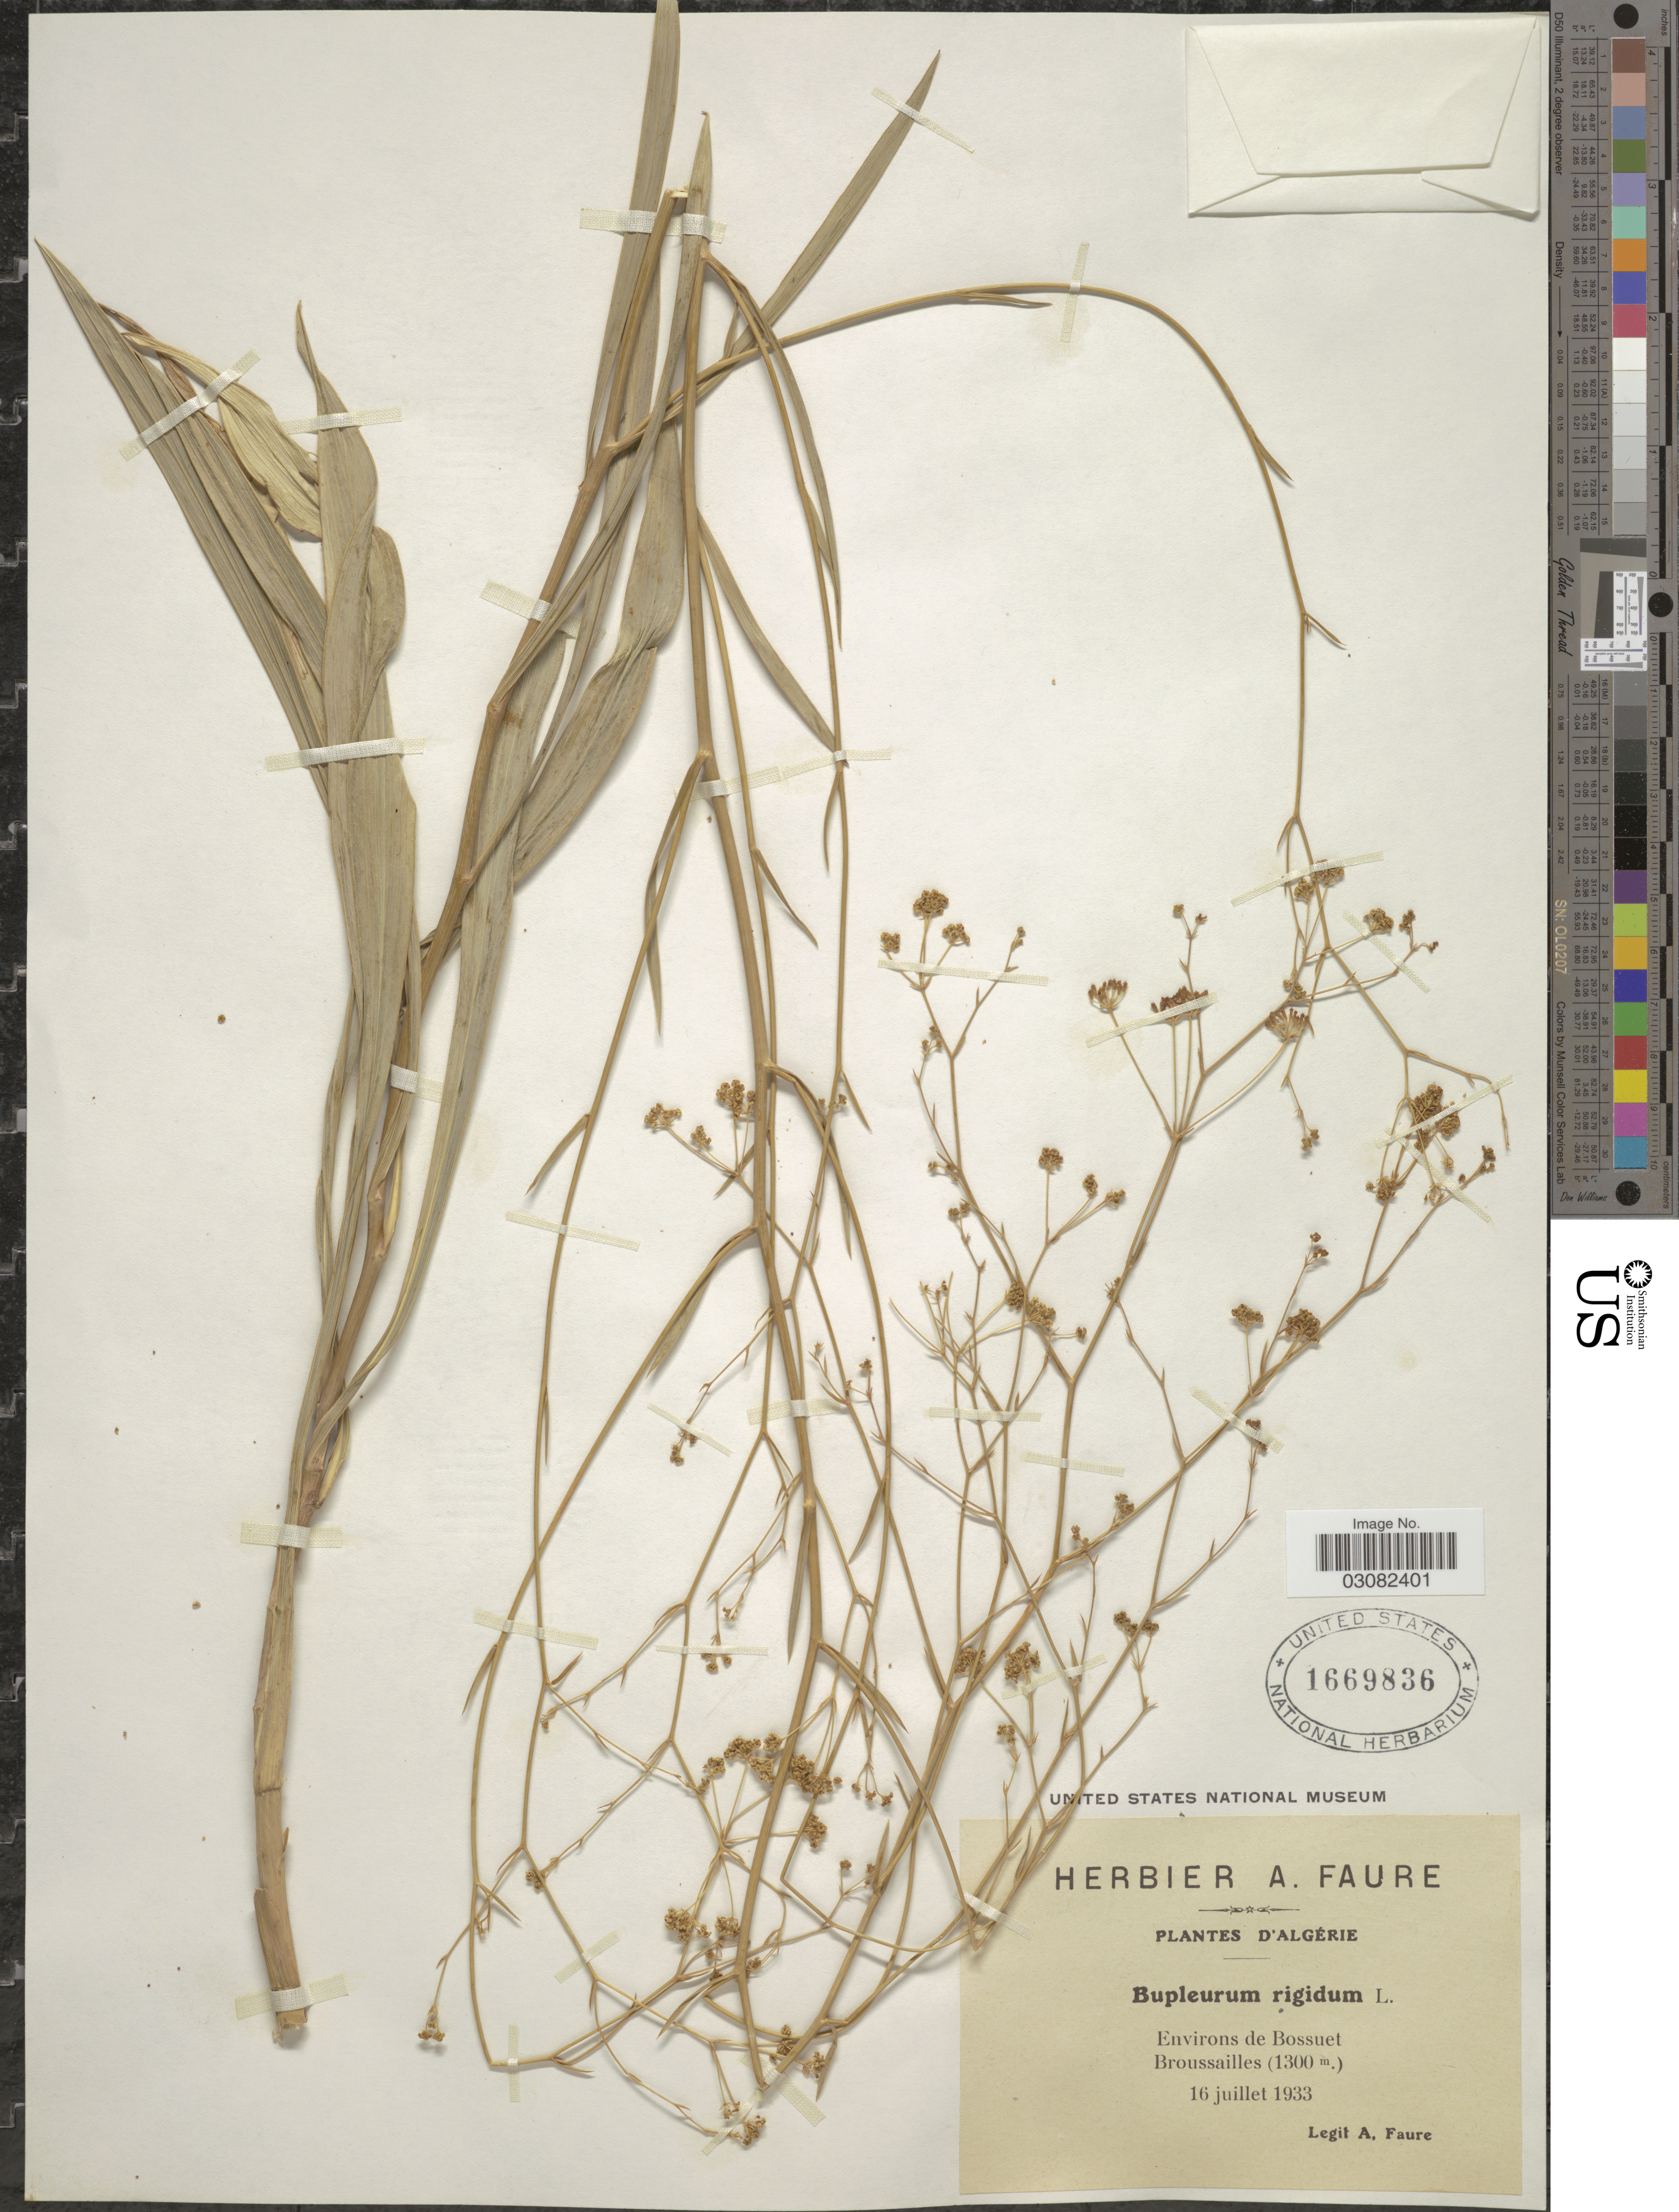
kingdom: Plantae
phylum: Tracheophyta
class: Magnoliopsida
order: Apiales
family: Apiaceae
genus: Bupleurum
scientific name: Bupleurum rigidum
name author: L.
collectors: A. Faure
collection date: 1933-07-16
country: Algeria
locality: Environs de Bossuet. Broussailles.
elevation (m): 1300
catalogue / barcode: US 1669836